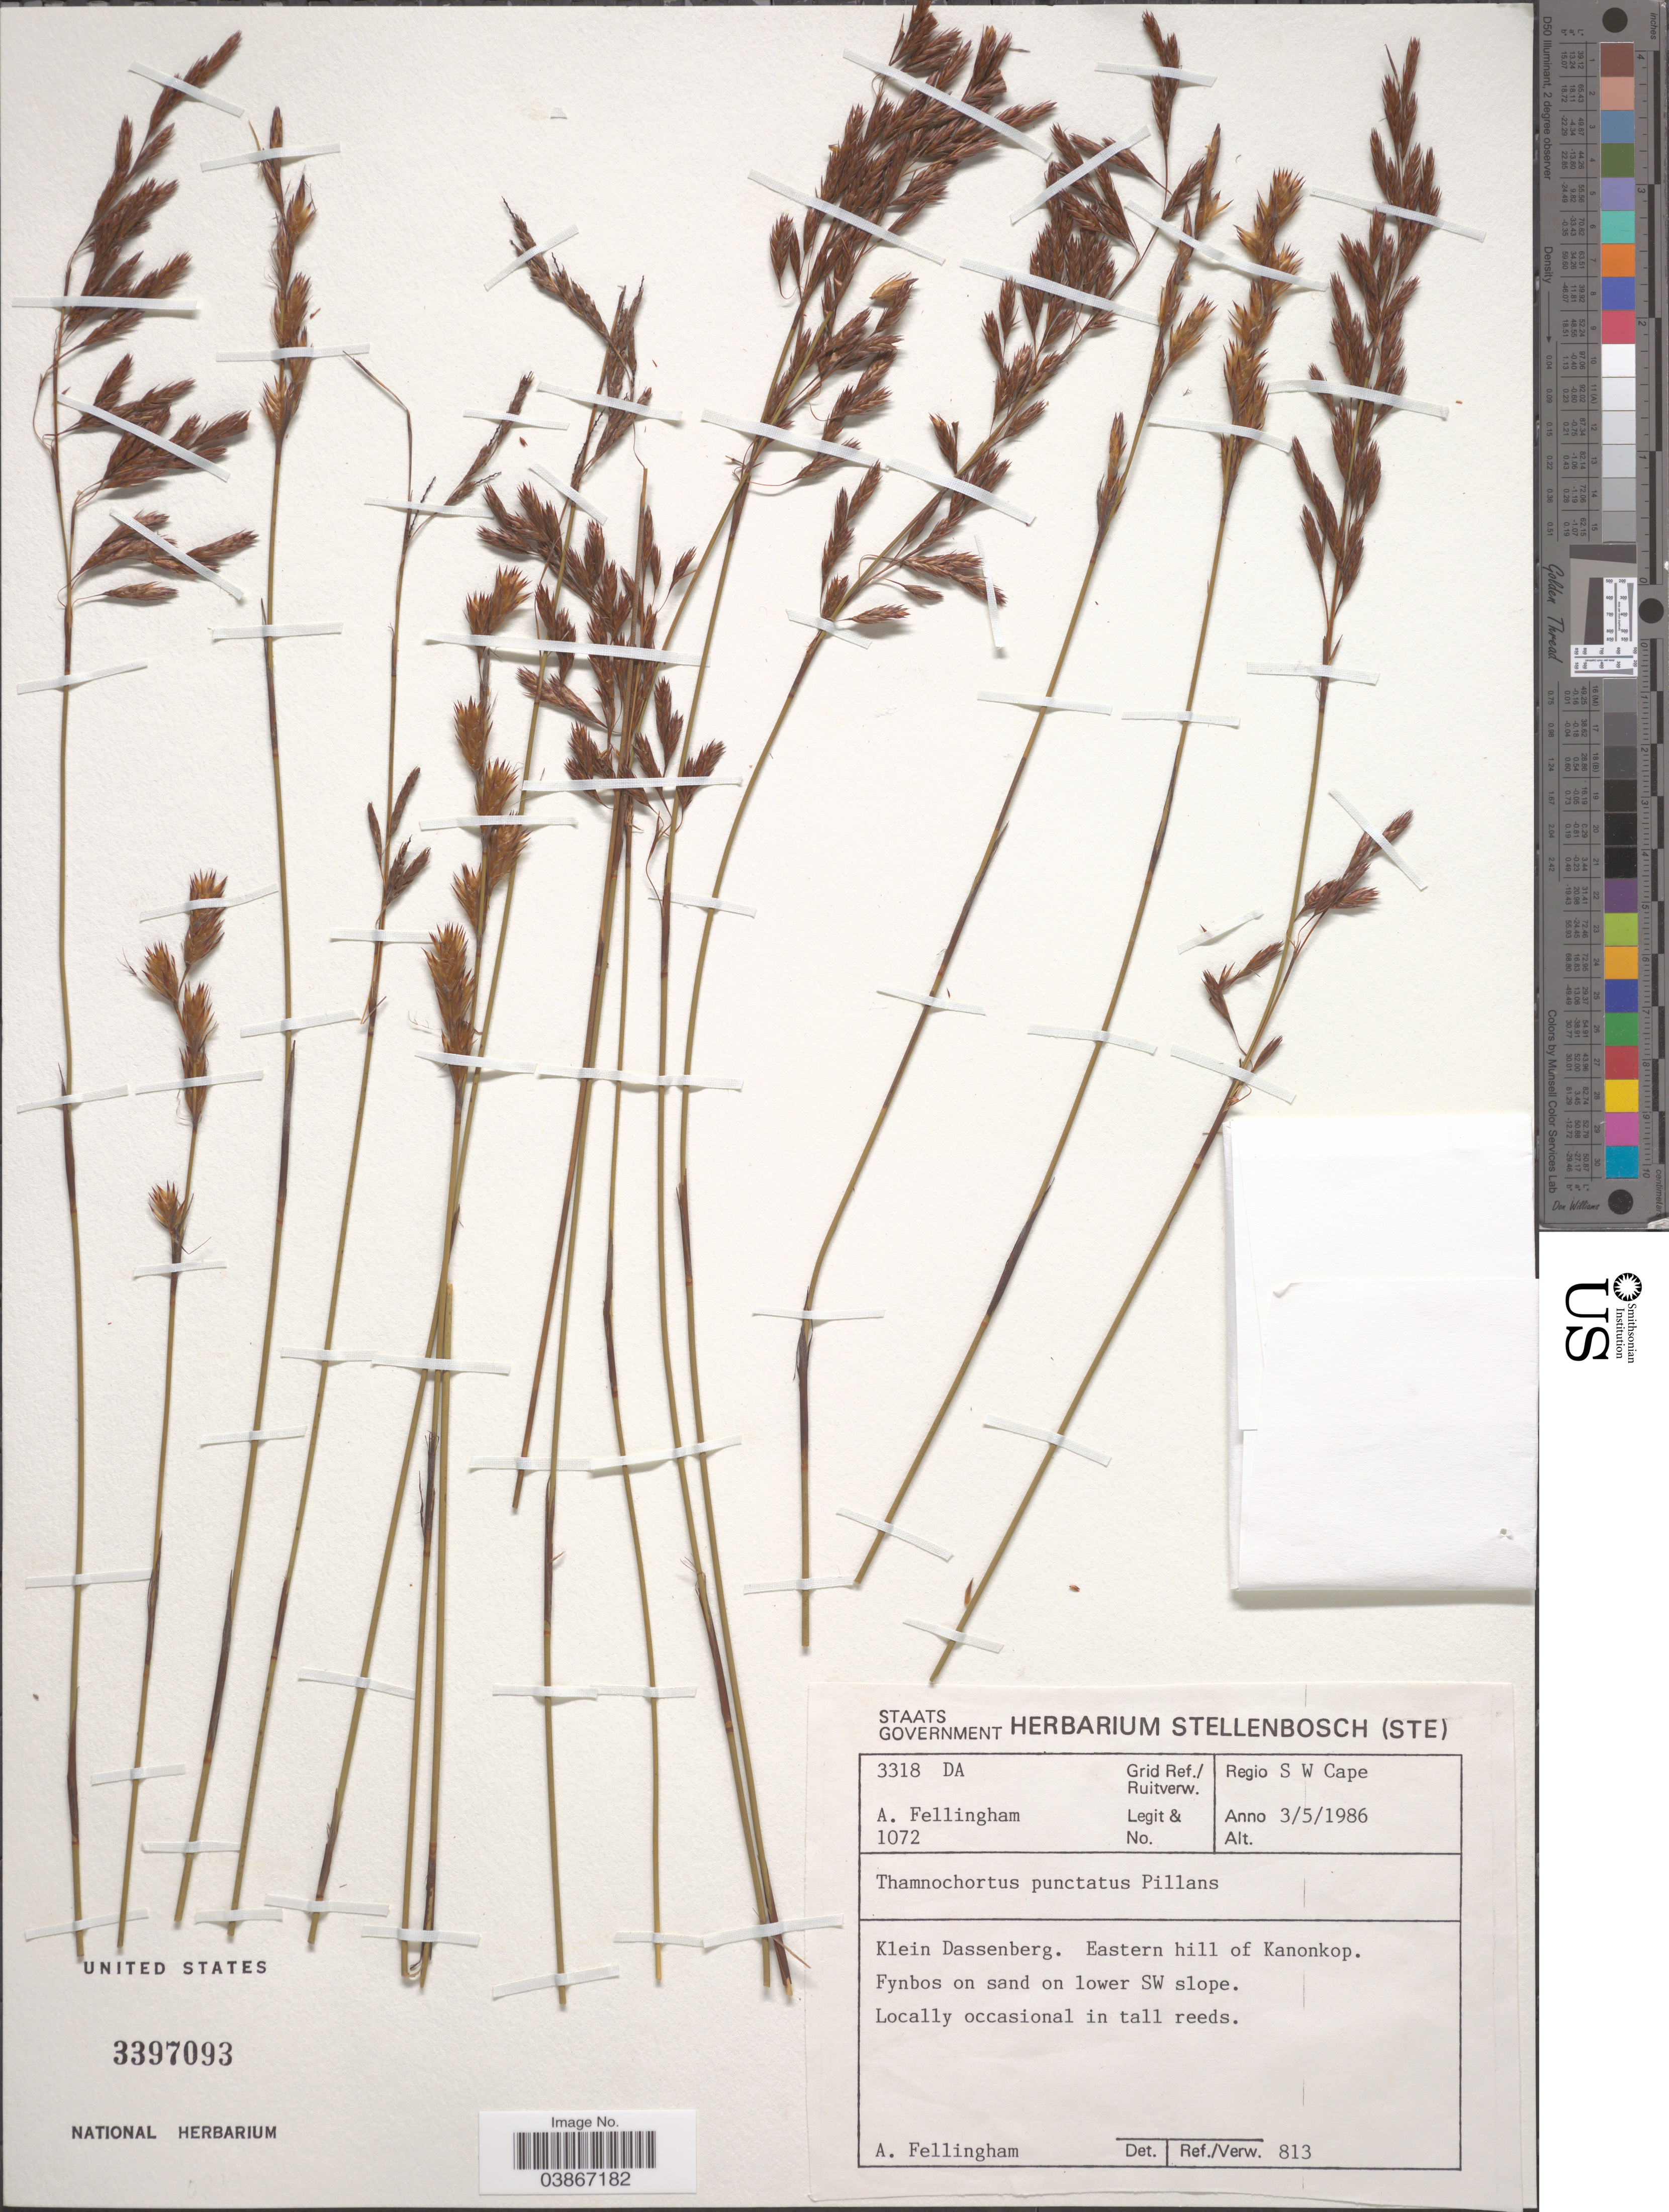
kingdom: Plantae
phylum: Tracheophyta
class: Liliopsida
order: Poales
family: Restionaceae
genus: Thamnochortus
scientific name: Thamnochortus punctatus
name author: Pillans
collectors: A. Fellingham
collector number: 1072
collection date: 1986-05-03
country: South Africa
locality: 3318 DA Grid Ref./Ruitverw. Regio S W Cape. Klein Dassenberg. Eastern hill of Kanonkop.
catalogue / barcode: US 3397093